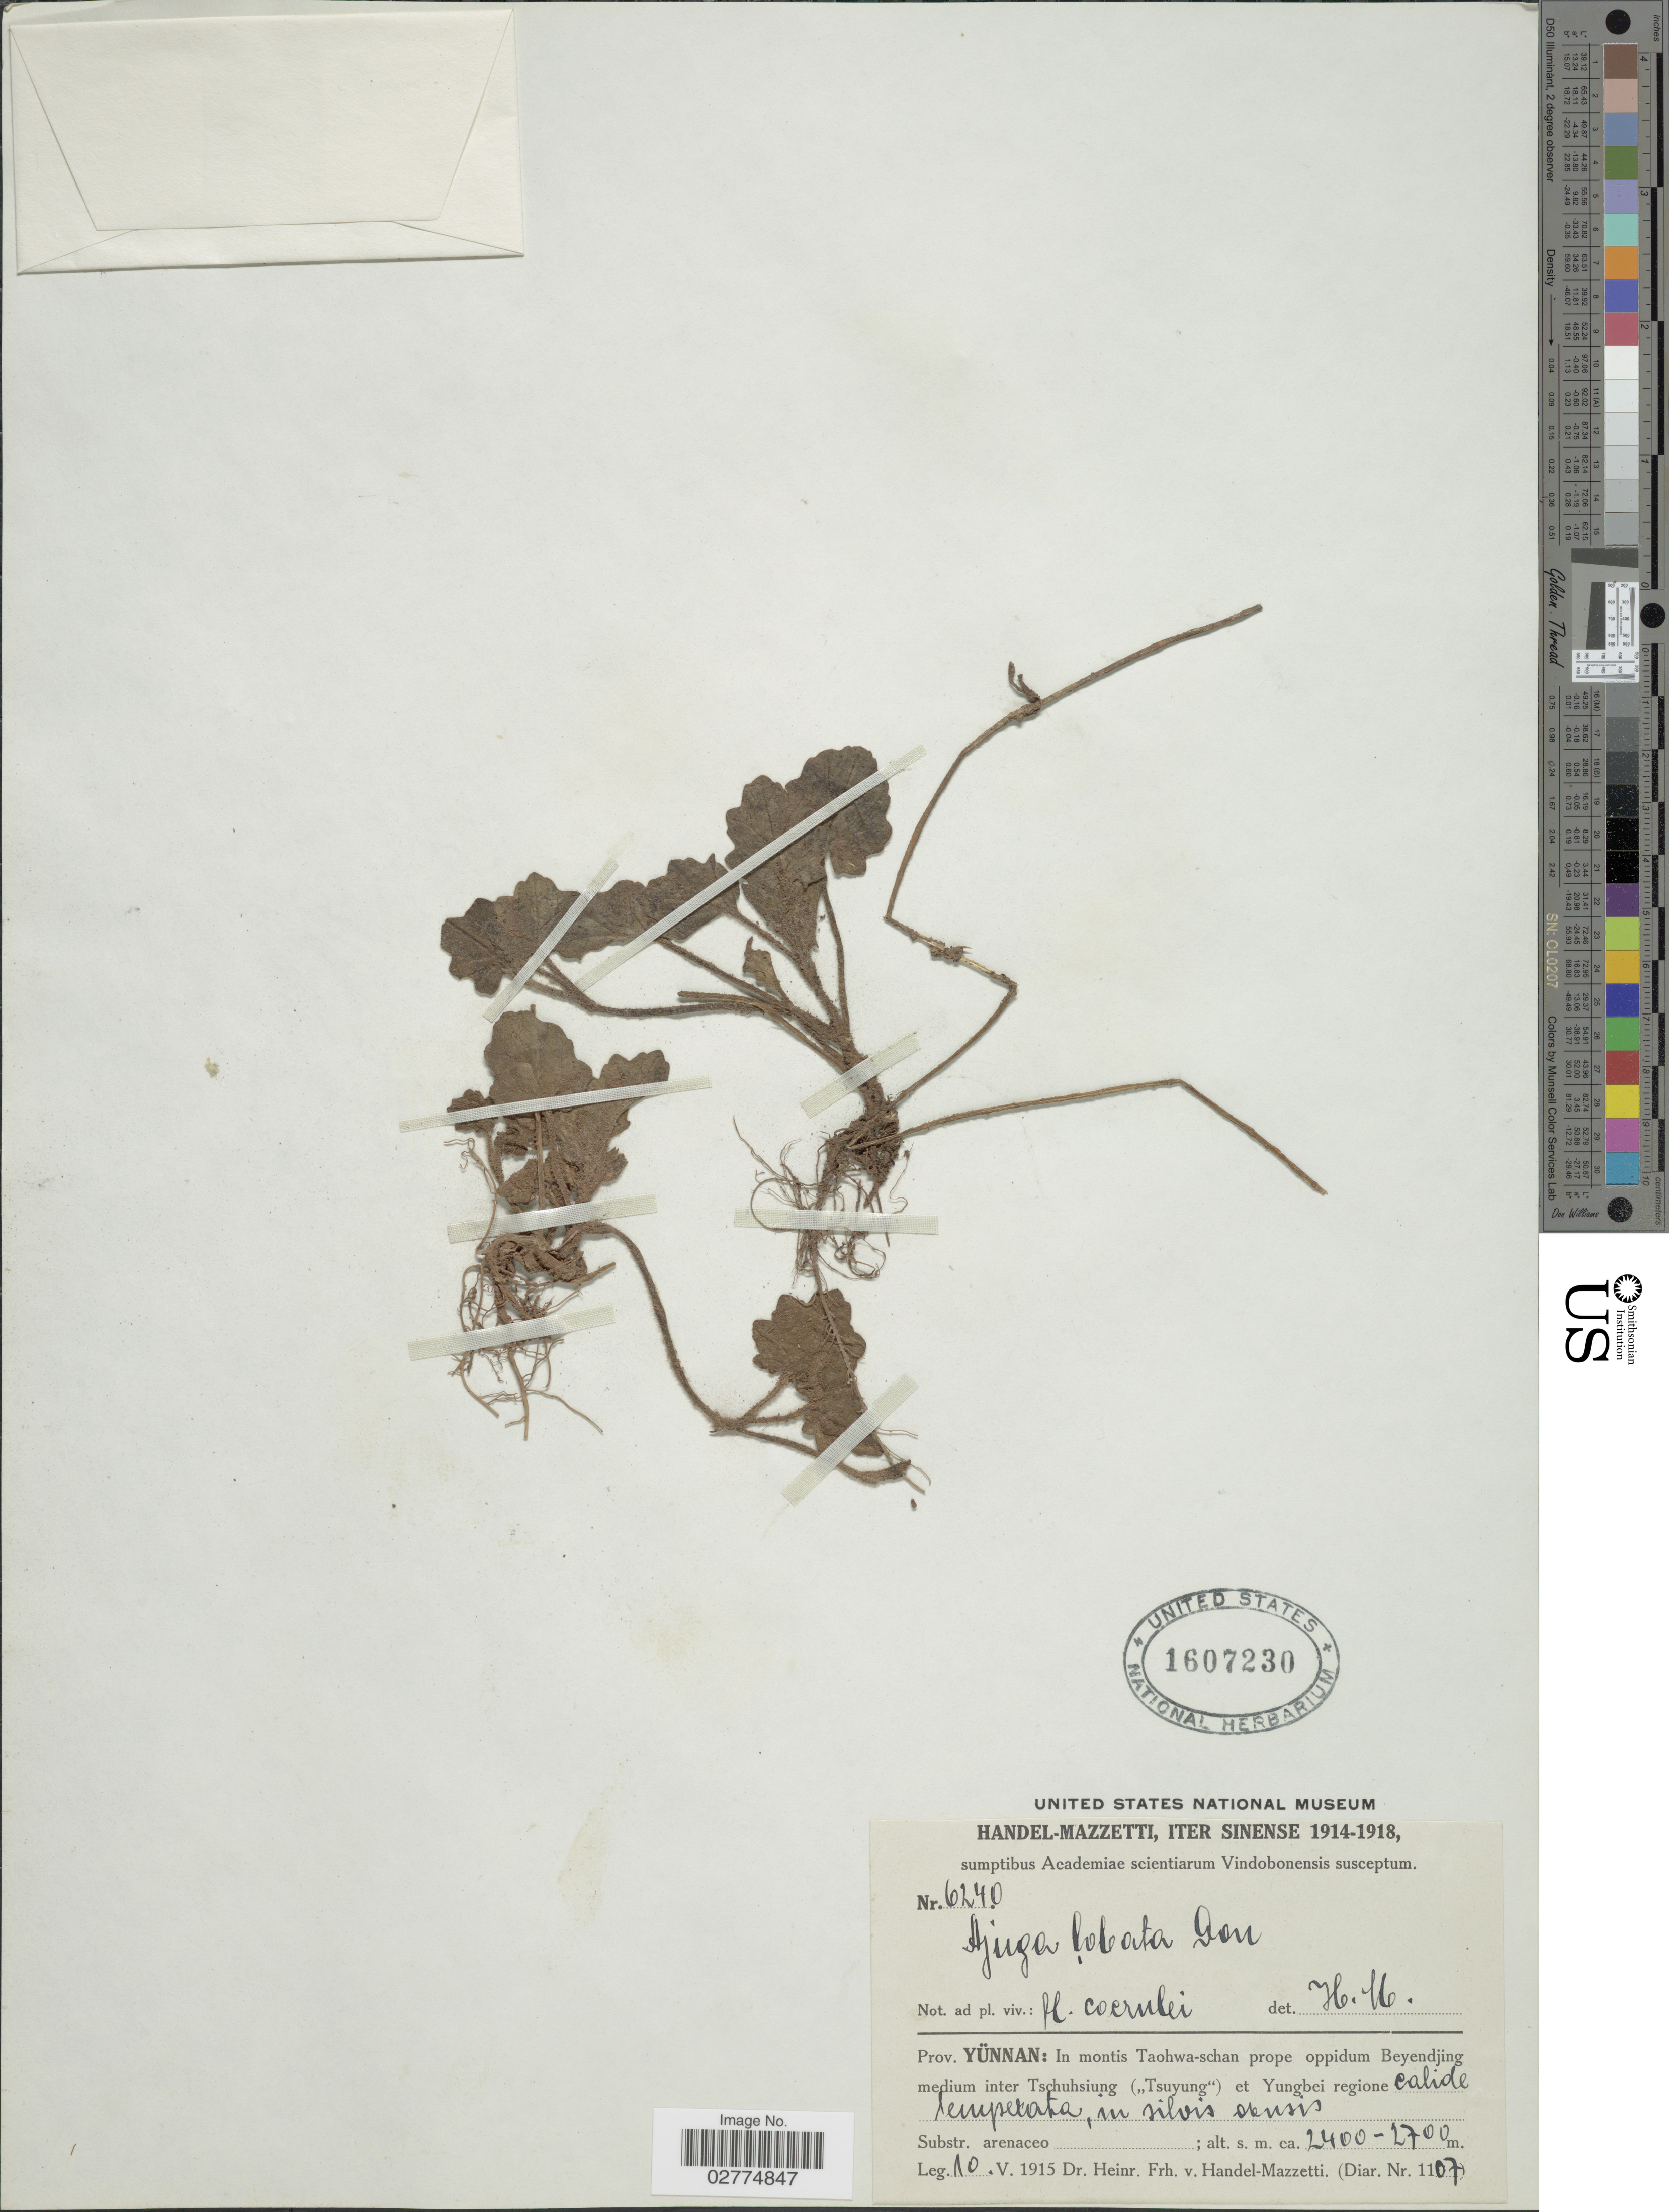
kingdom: Plantae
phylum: Tracheophyta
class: Magnoliopsida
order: Lamiales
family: Lamiaceae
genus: Ajuga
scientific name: Ajuga lobata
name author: D. Don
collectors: H. Handel-Mazzetti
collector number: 6240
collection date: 1915-05-10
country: China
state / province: Yunnan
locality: Prov. Yünnan, In montis Taohwa-schan prope oppidum Beyendjing medium inter Tschuhsiung ("Tsuyung") et Yungbei regione Calide semperata [interpreted].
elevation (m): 2400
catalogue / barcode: US 1607230